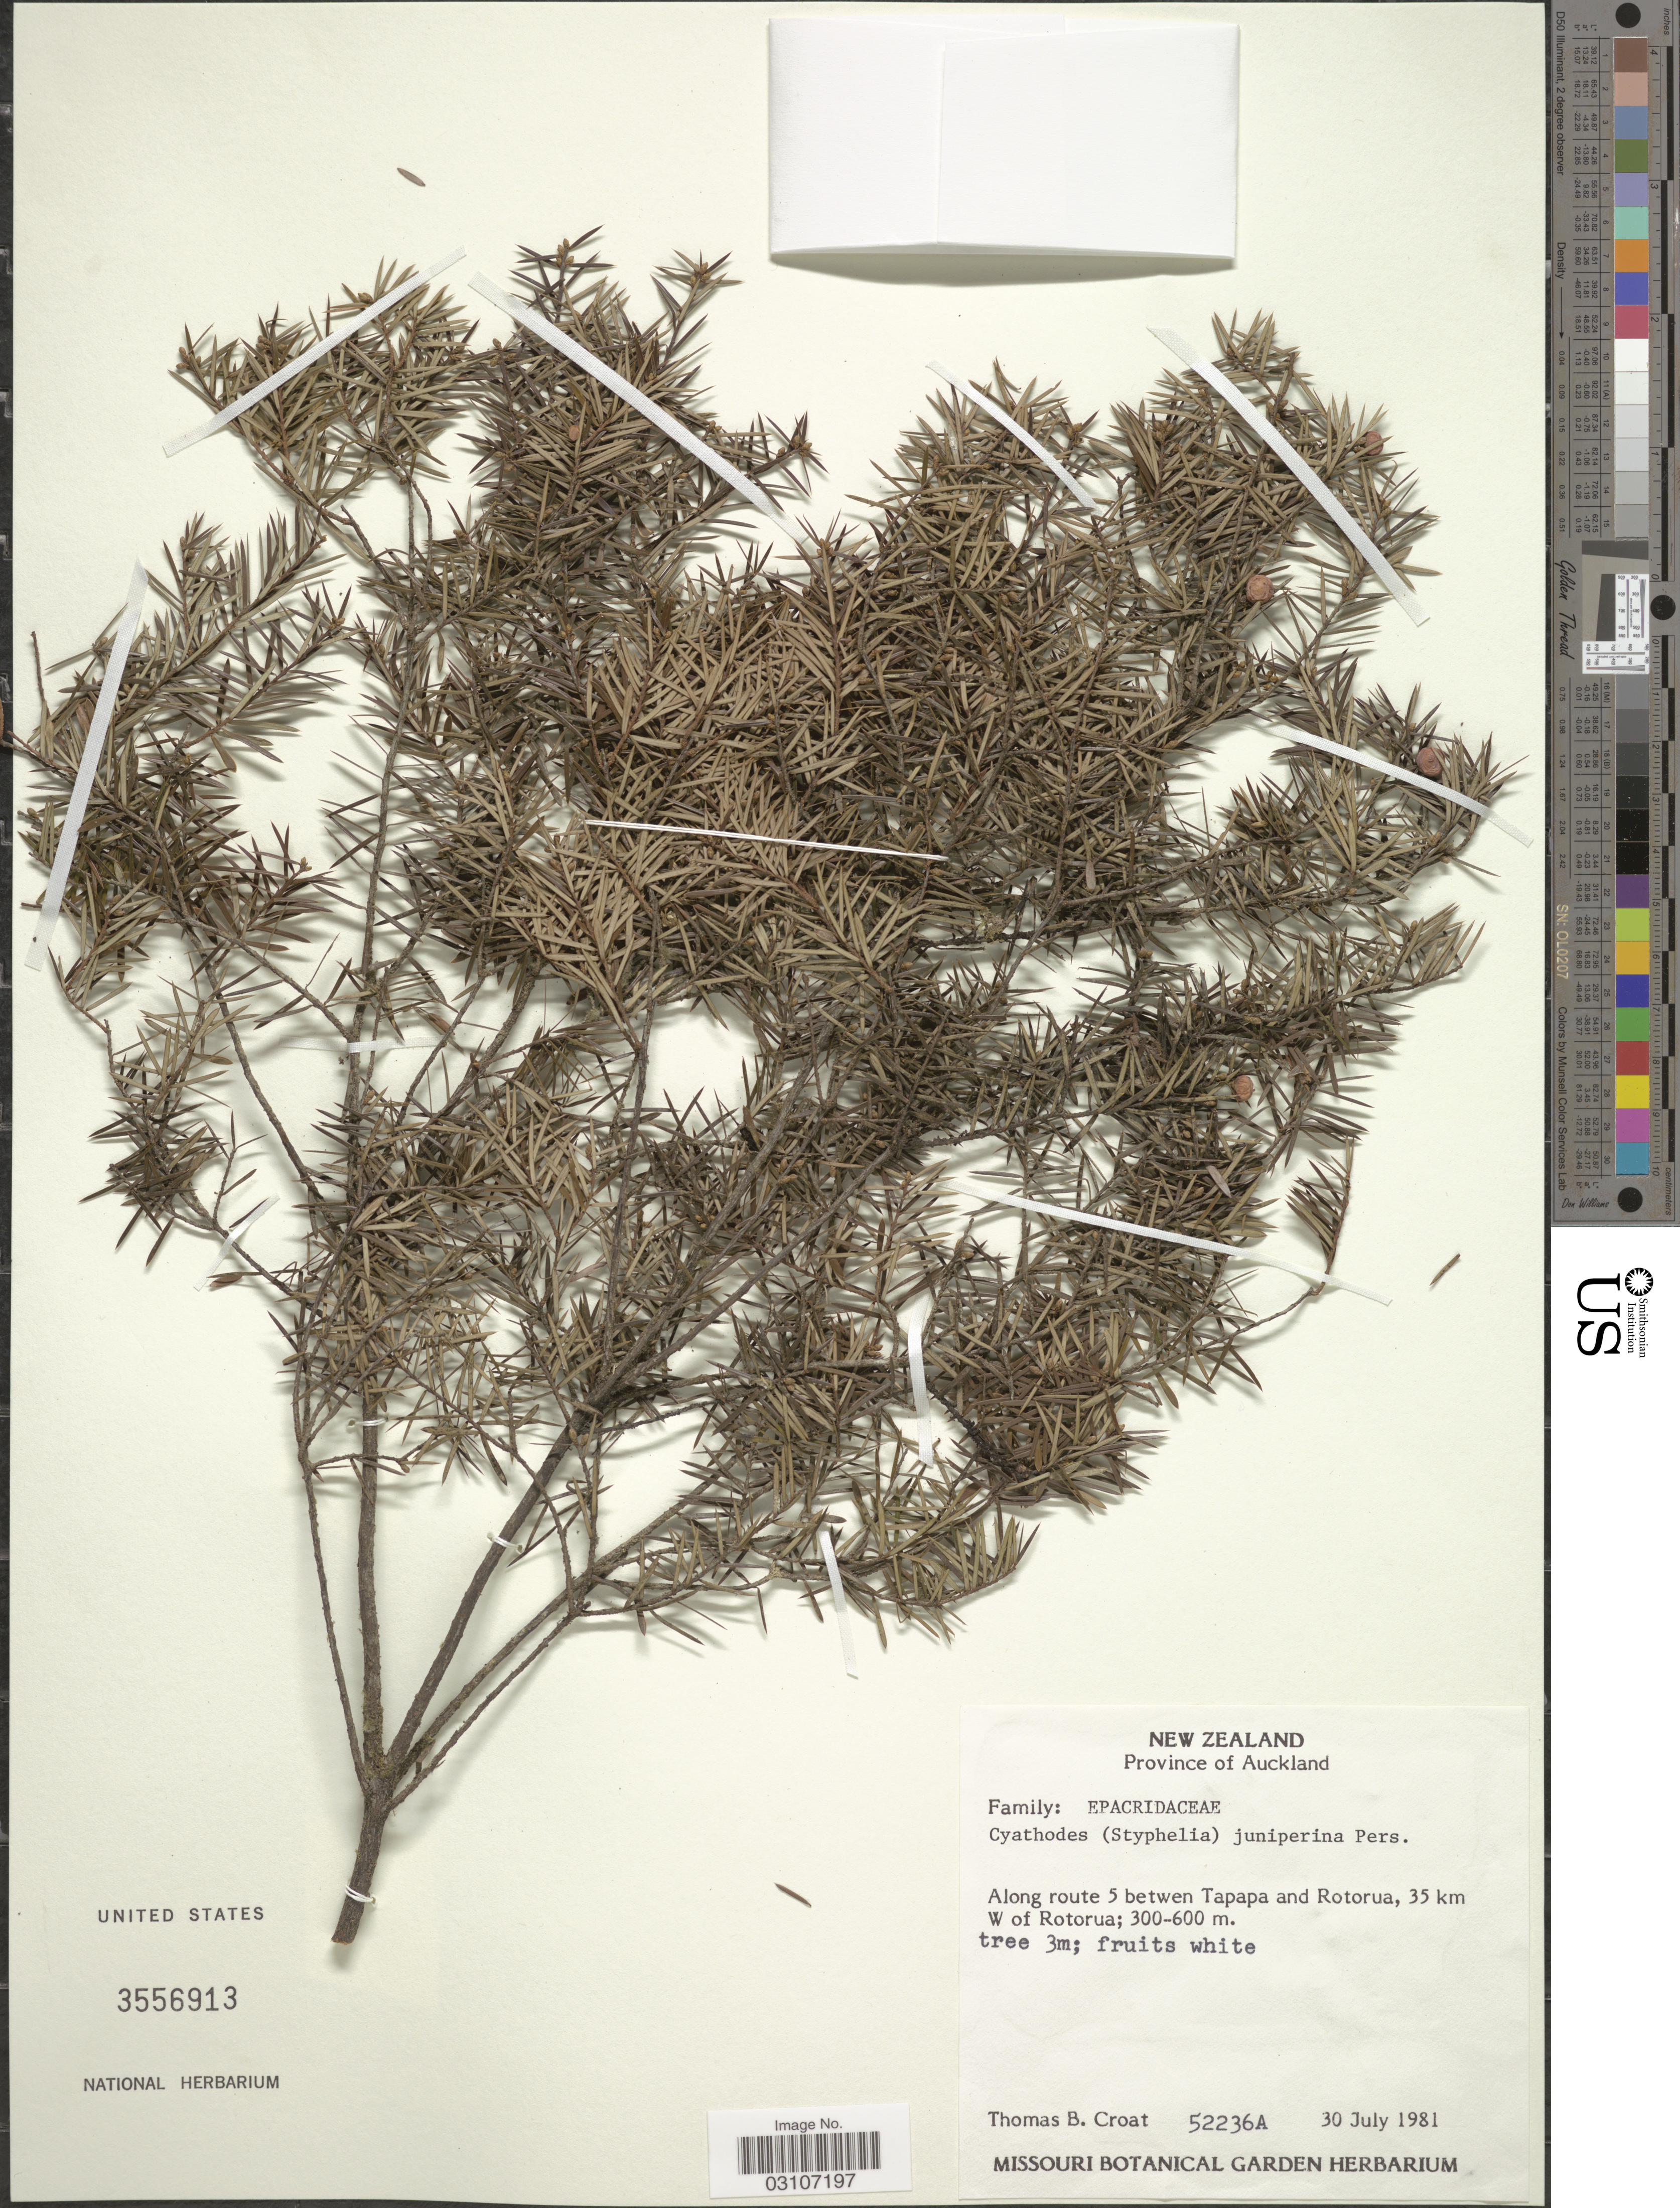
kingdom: Plantae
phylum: Tracheophyta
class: Magnoliopsida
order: Ericales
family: Ericaceae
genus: Cyathodes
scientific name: Cyathodes juniperina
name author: Druce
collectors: T. B. Croat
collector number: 52236A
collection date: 1981-07-30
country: New Zealand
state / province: Auckland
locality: Along route 5 between Tapapa and Rotorua, 35 km W of Rotorua.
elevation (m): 300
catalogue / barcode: US 3556913